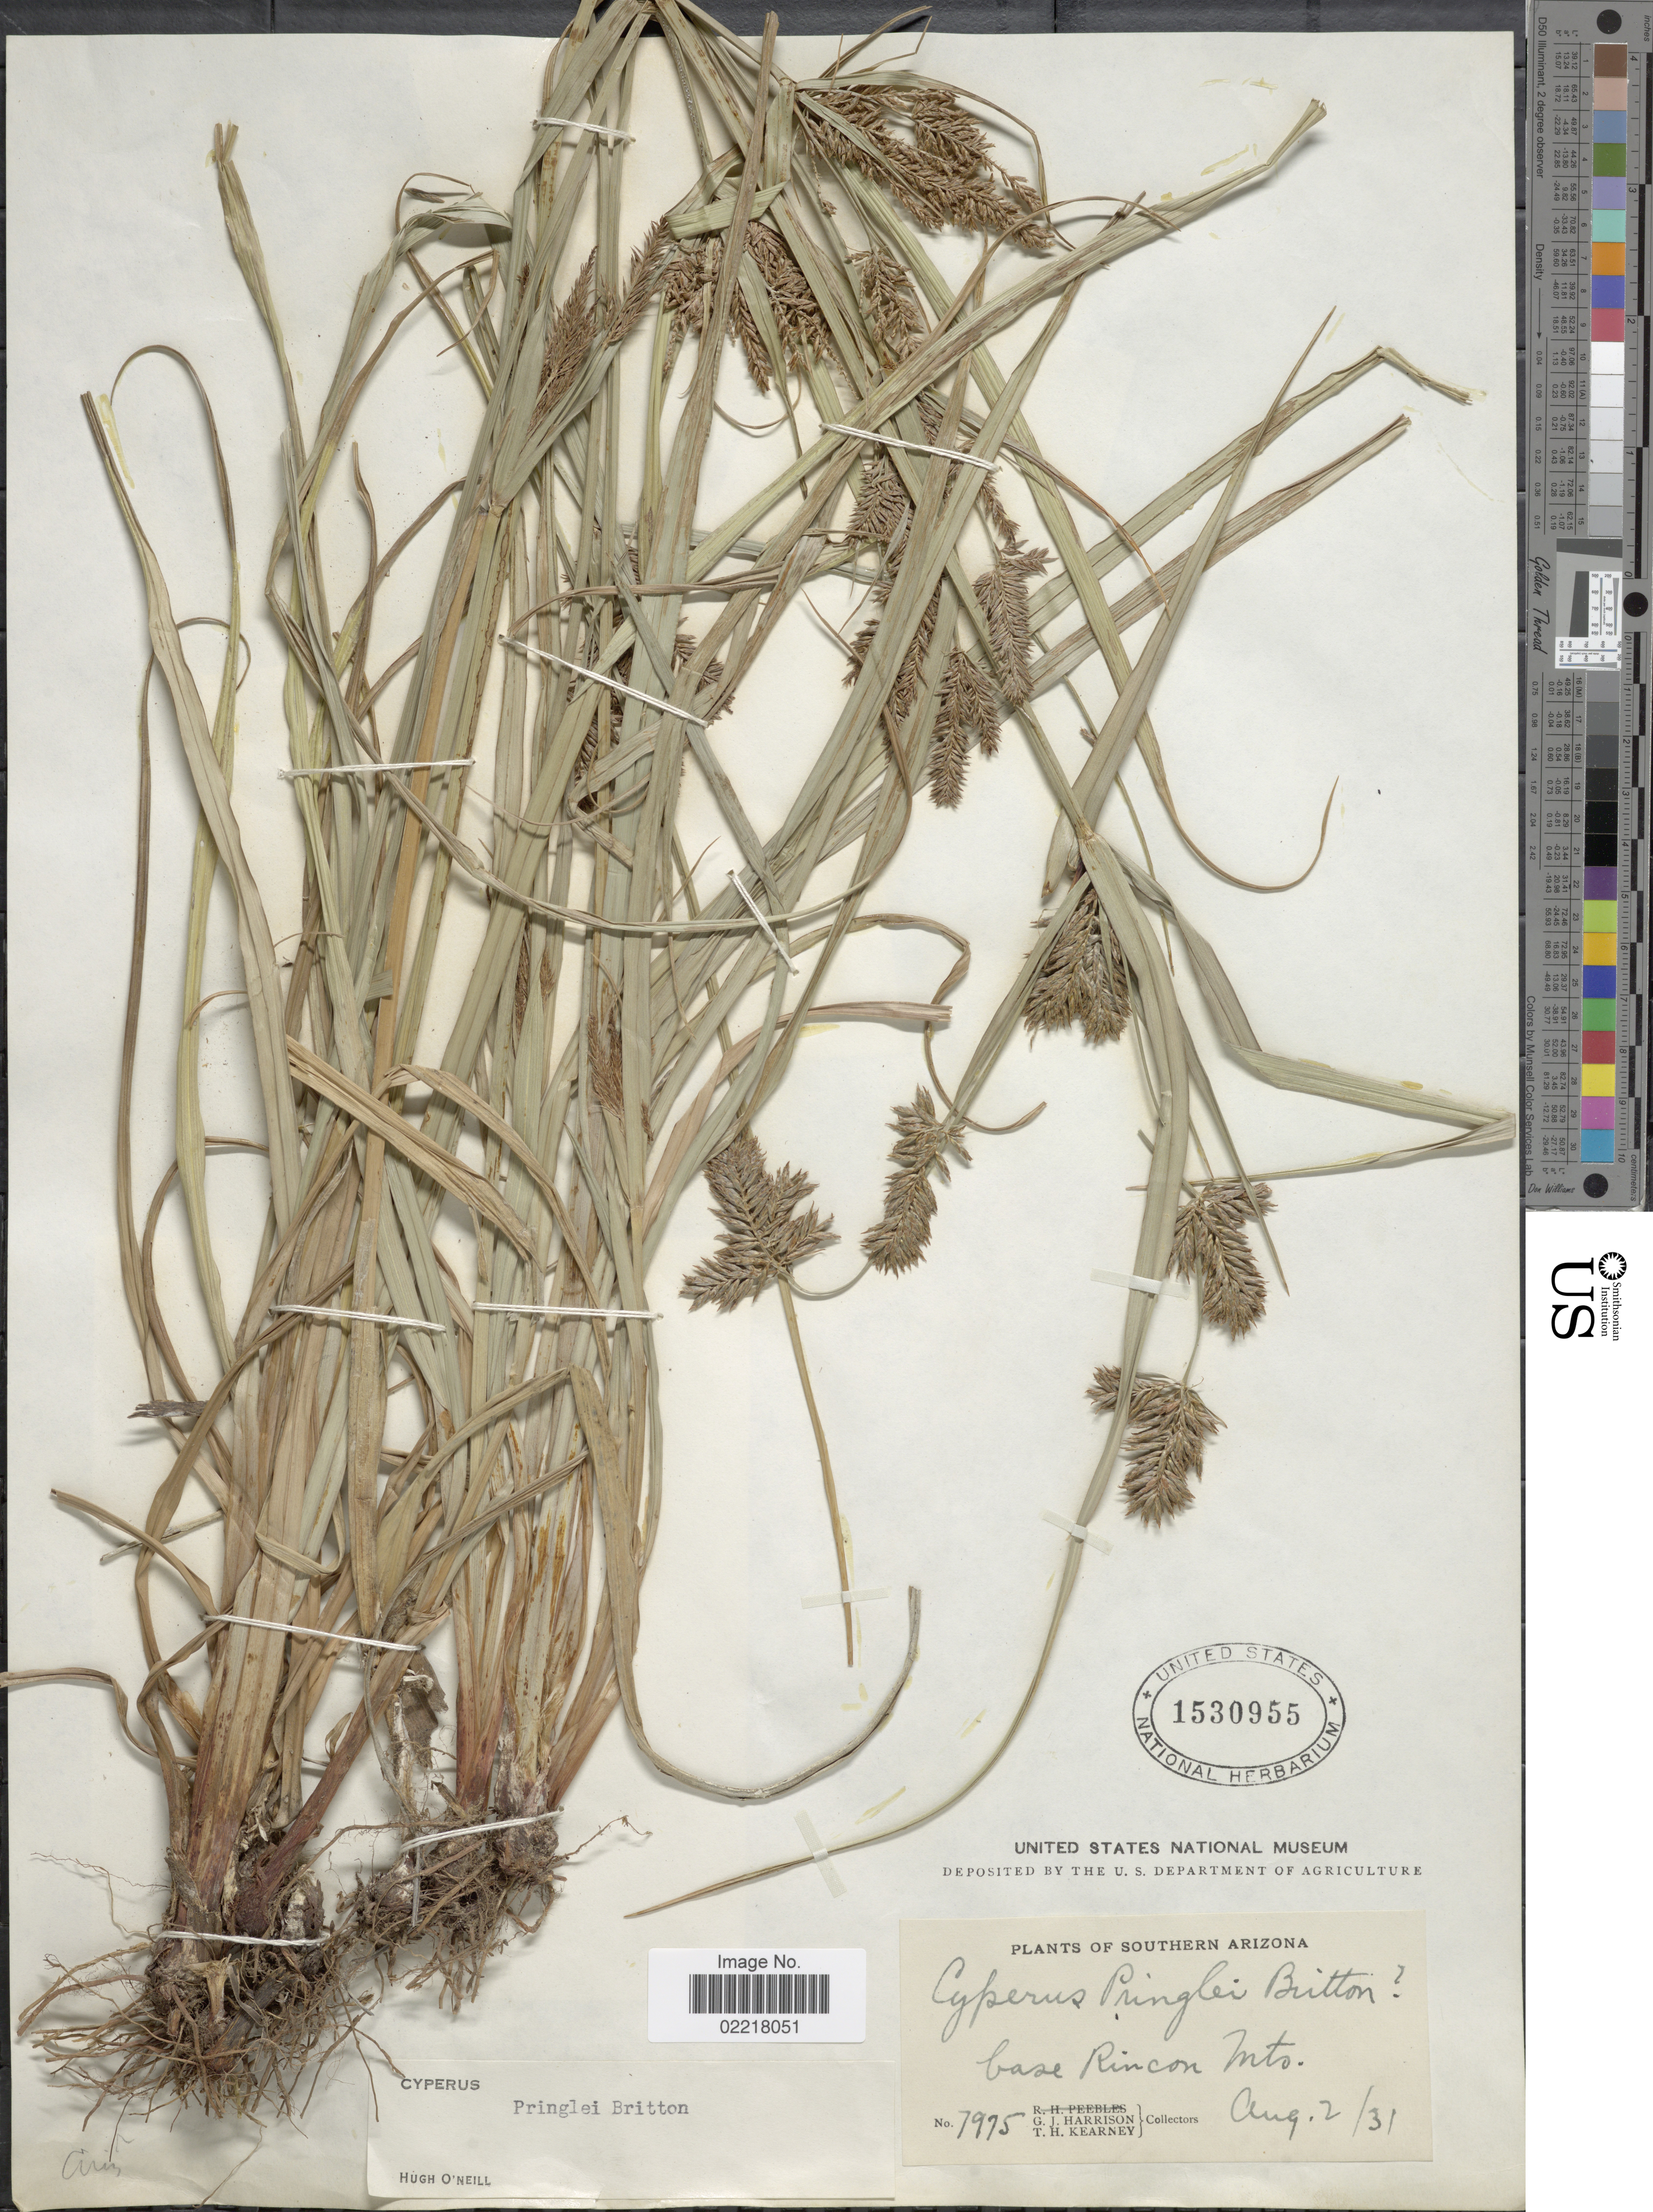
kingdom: Plantae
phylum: Tracheophyta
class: Liliopsida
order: Poales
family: Cyperaceae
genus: Cyperus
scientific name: Cyperus pringlei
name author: Britton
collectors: G. J. Harrison & T. H. Kearney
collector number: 7975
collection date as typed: Transcribed d/m/y: 2/8/31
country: United States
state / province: Arizona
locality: Southern Arizona. Base Rincon Mts.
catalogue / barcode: US 1530955